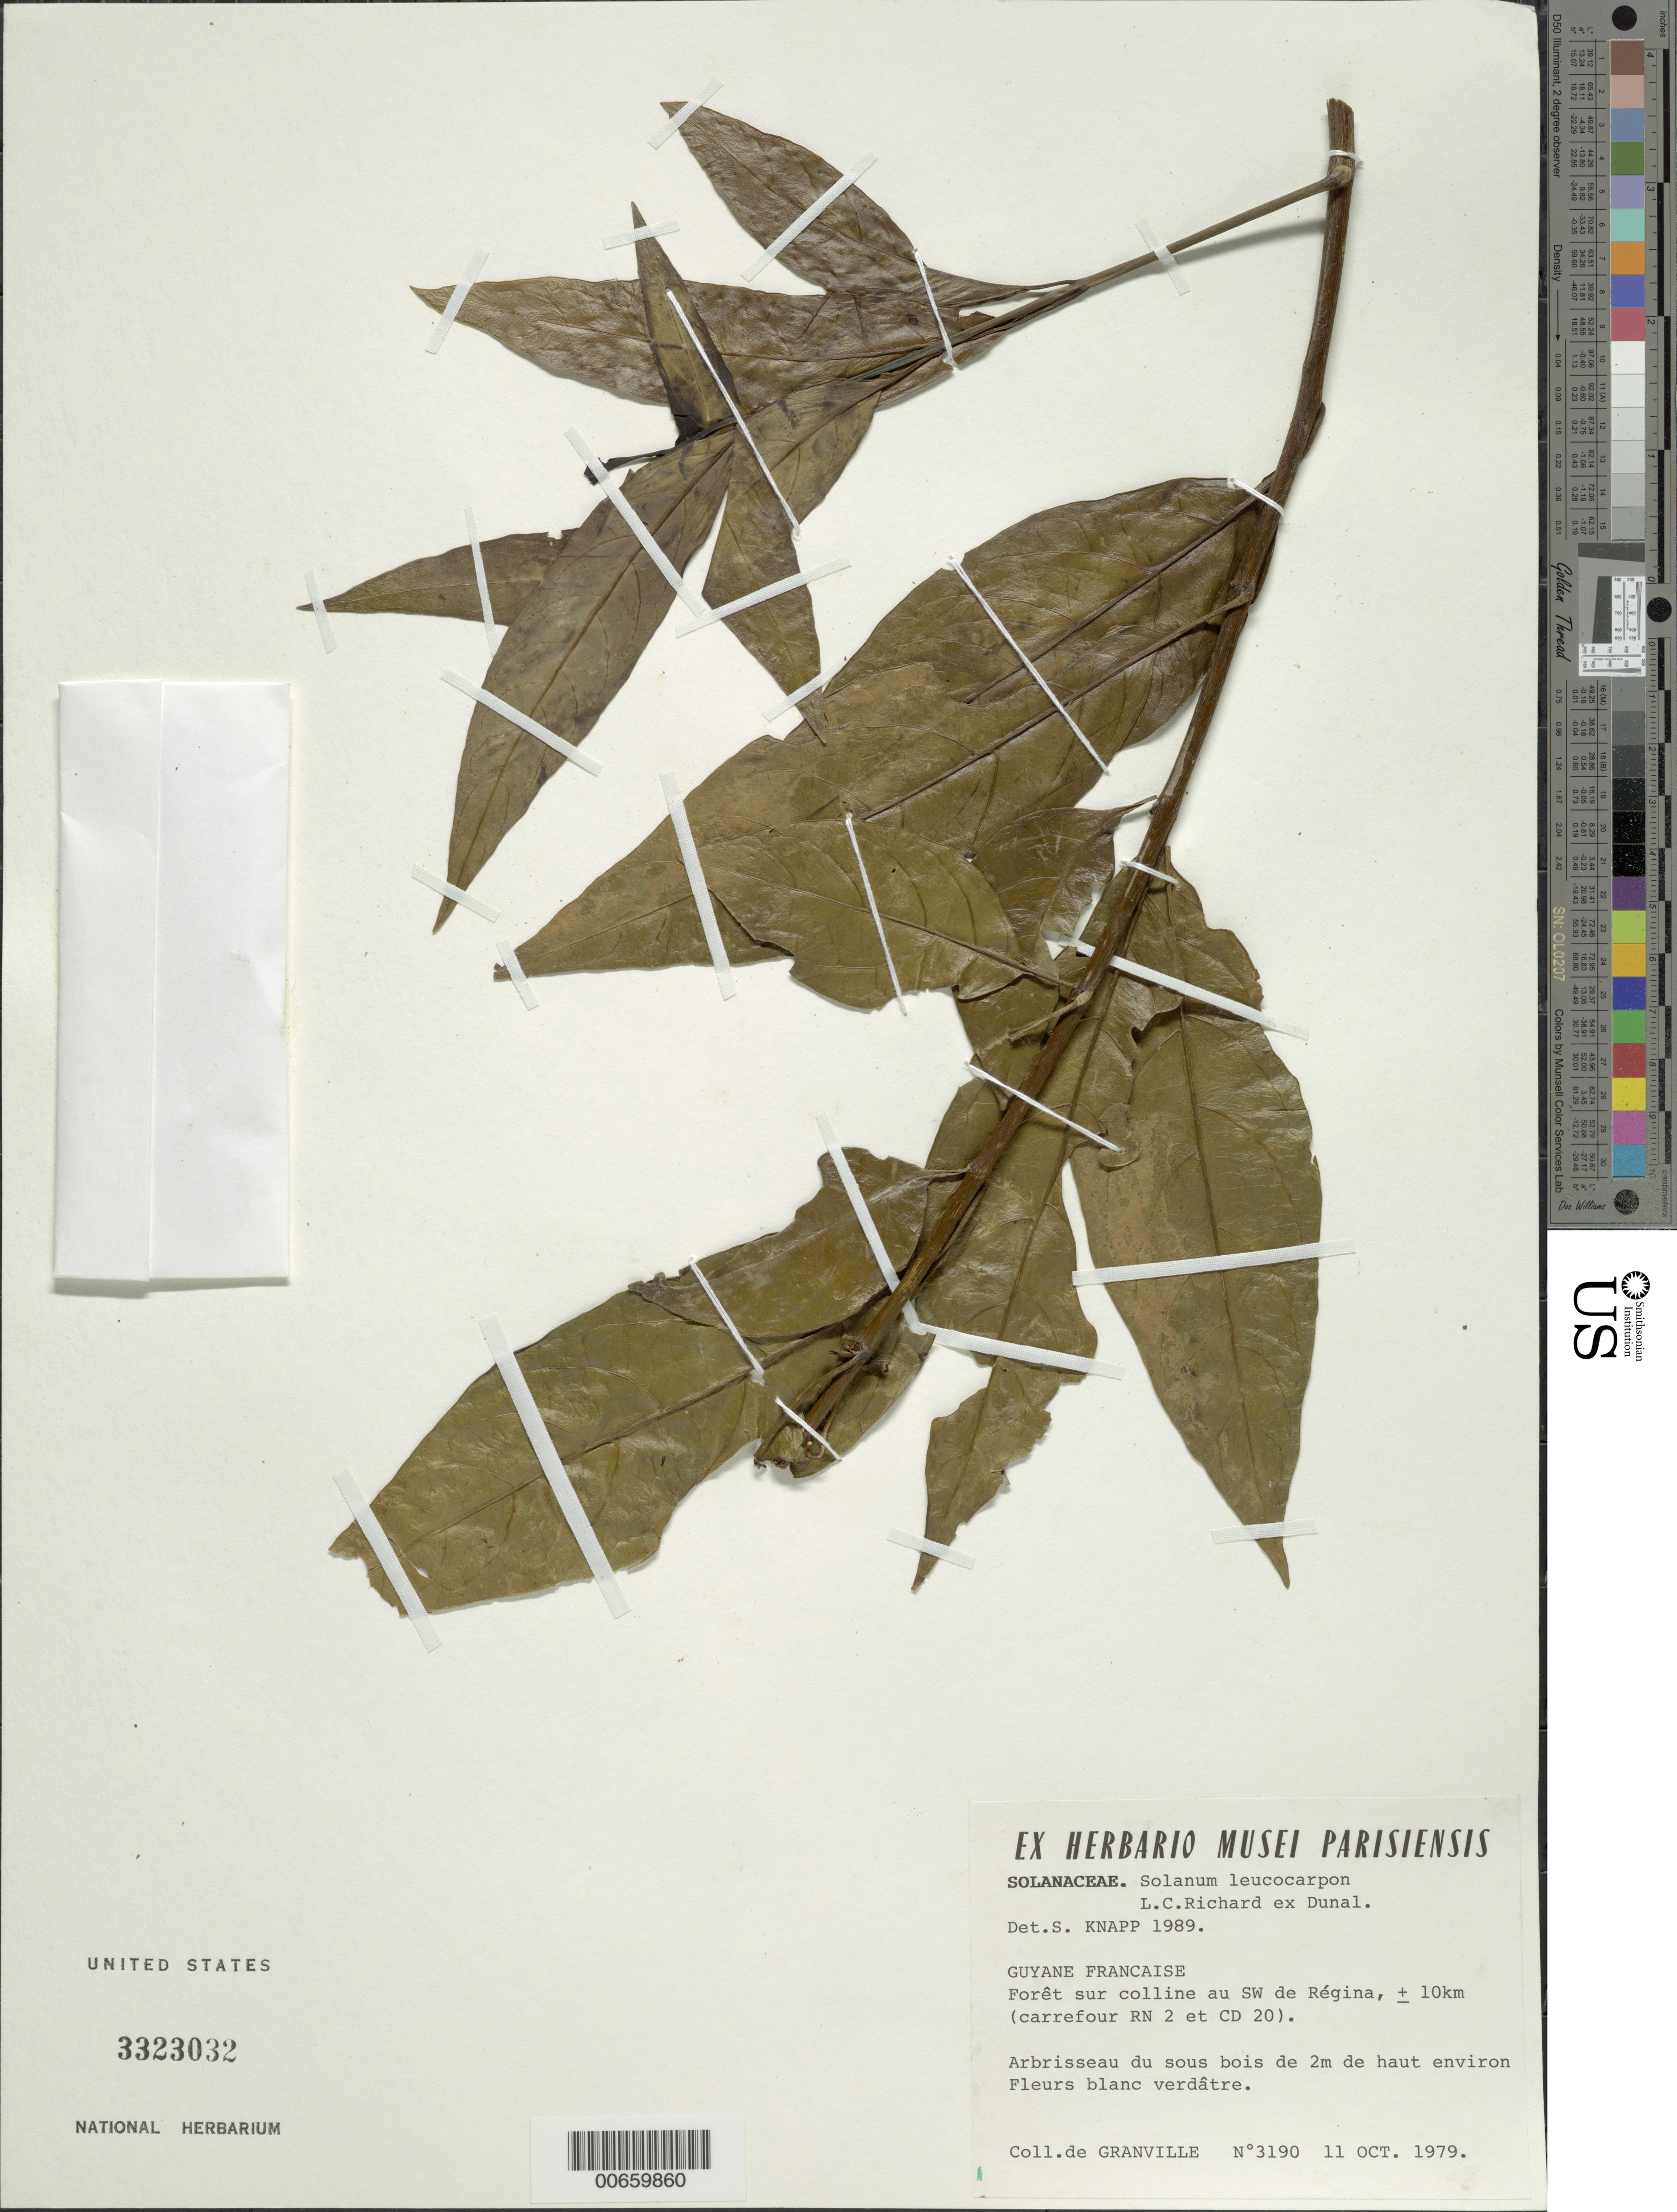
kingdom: Plantae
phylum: Tracheophyta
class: Magnoliopsida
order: Solanales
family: Solanaceae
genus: Solanum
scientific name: Solanum leucocarpon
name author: Dunal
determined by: Knapp, S. D.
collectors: J.-J. de Granville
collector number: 3190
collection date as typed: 10 Oct 1979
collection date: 1979-10-10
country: French Guiana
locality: Regina, 10 km SW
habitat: Forest on hill.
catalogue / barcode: US 3323032